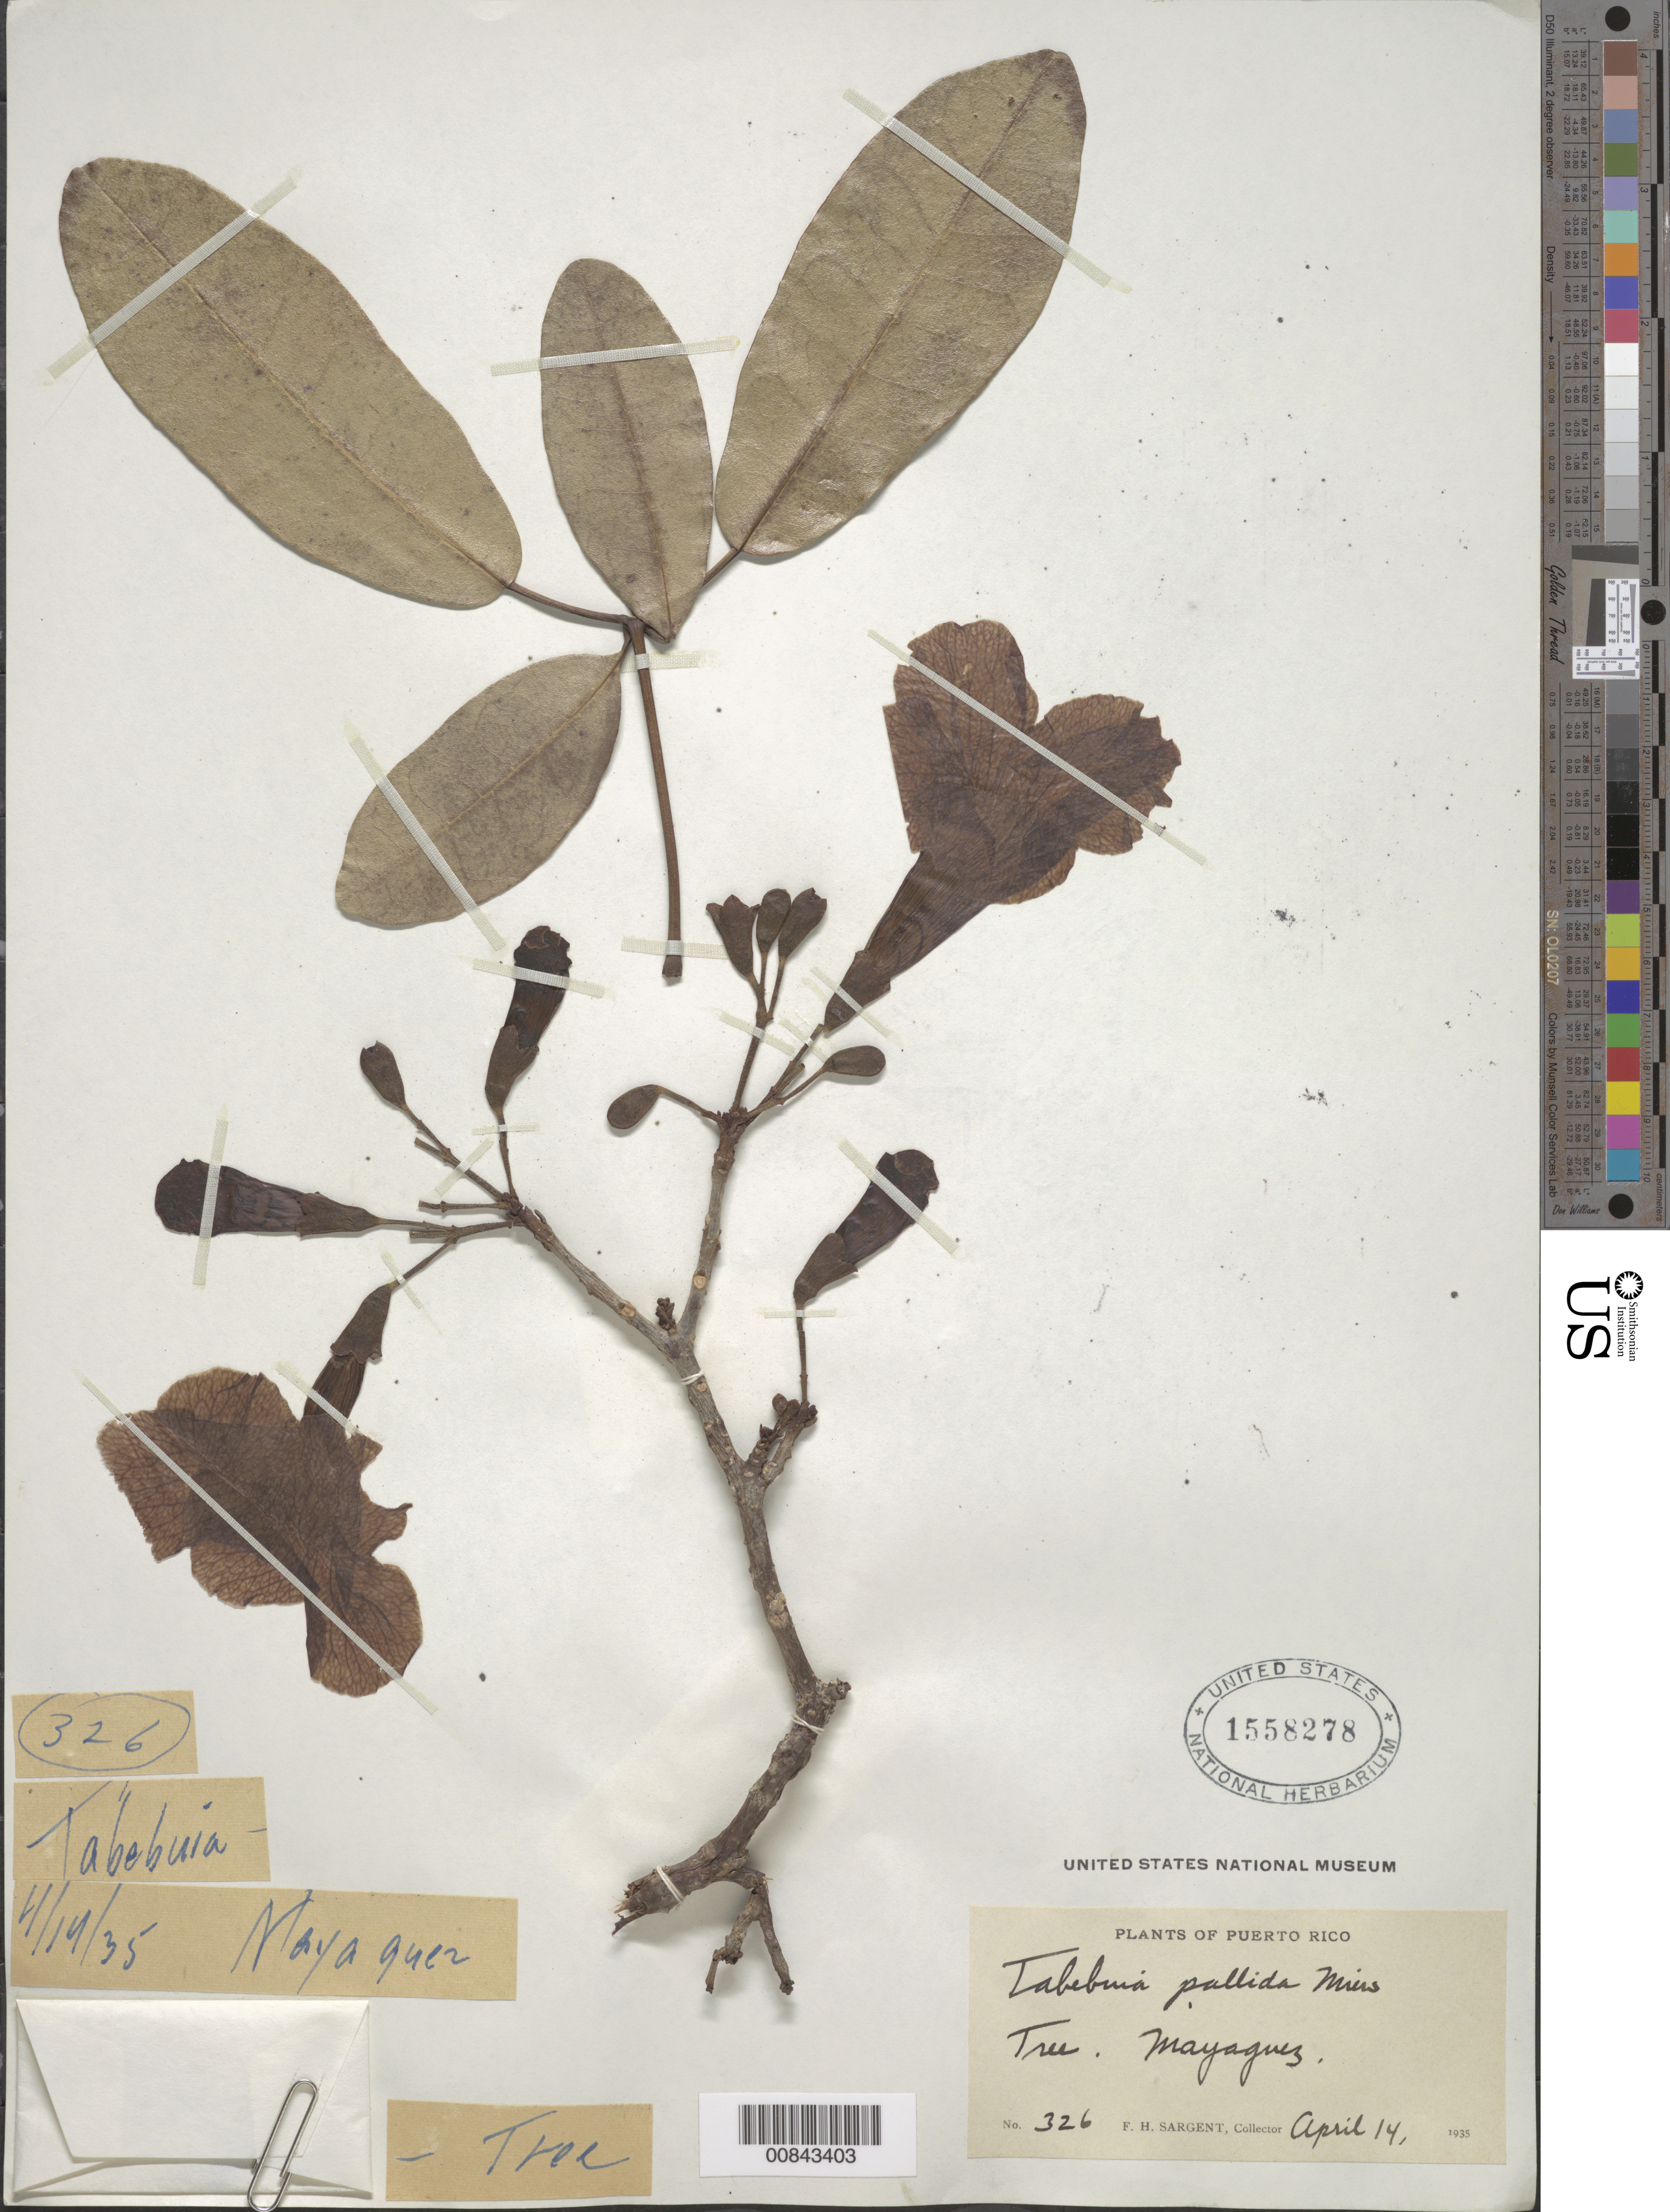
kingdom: Plantae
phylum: Tracheophyta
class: Magnoliopsida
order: Lamiales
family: Bignoniaceae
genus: Tabebuia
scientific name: Tabebuia pallida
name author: (Lindl.) Miers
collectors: F. H. Sargent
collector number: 326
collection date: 1935-04-14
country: Puerto Rico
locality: Mayaguez.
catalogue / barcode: US 1558278